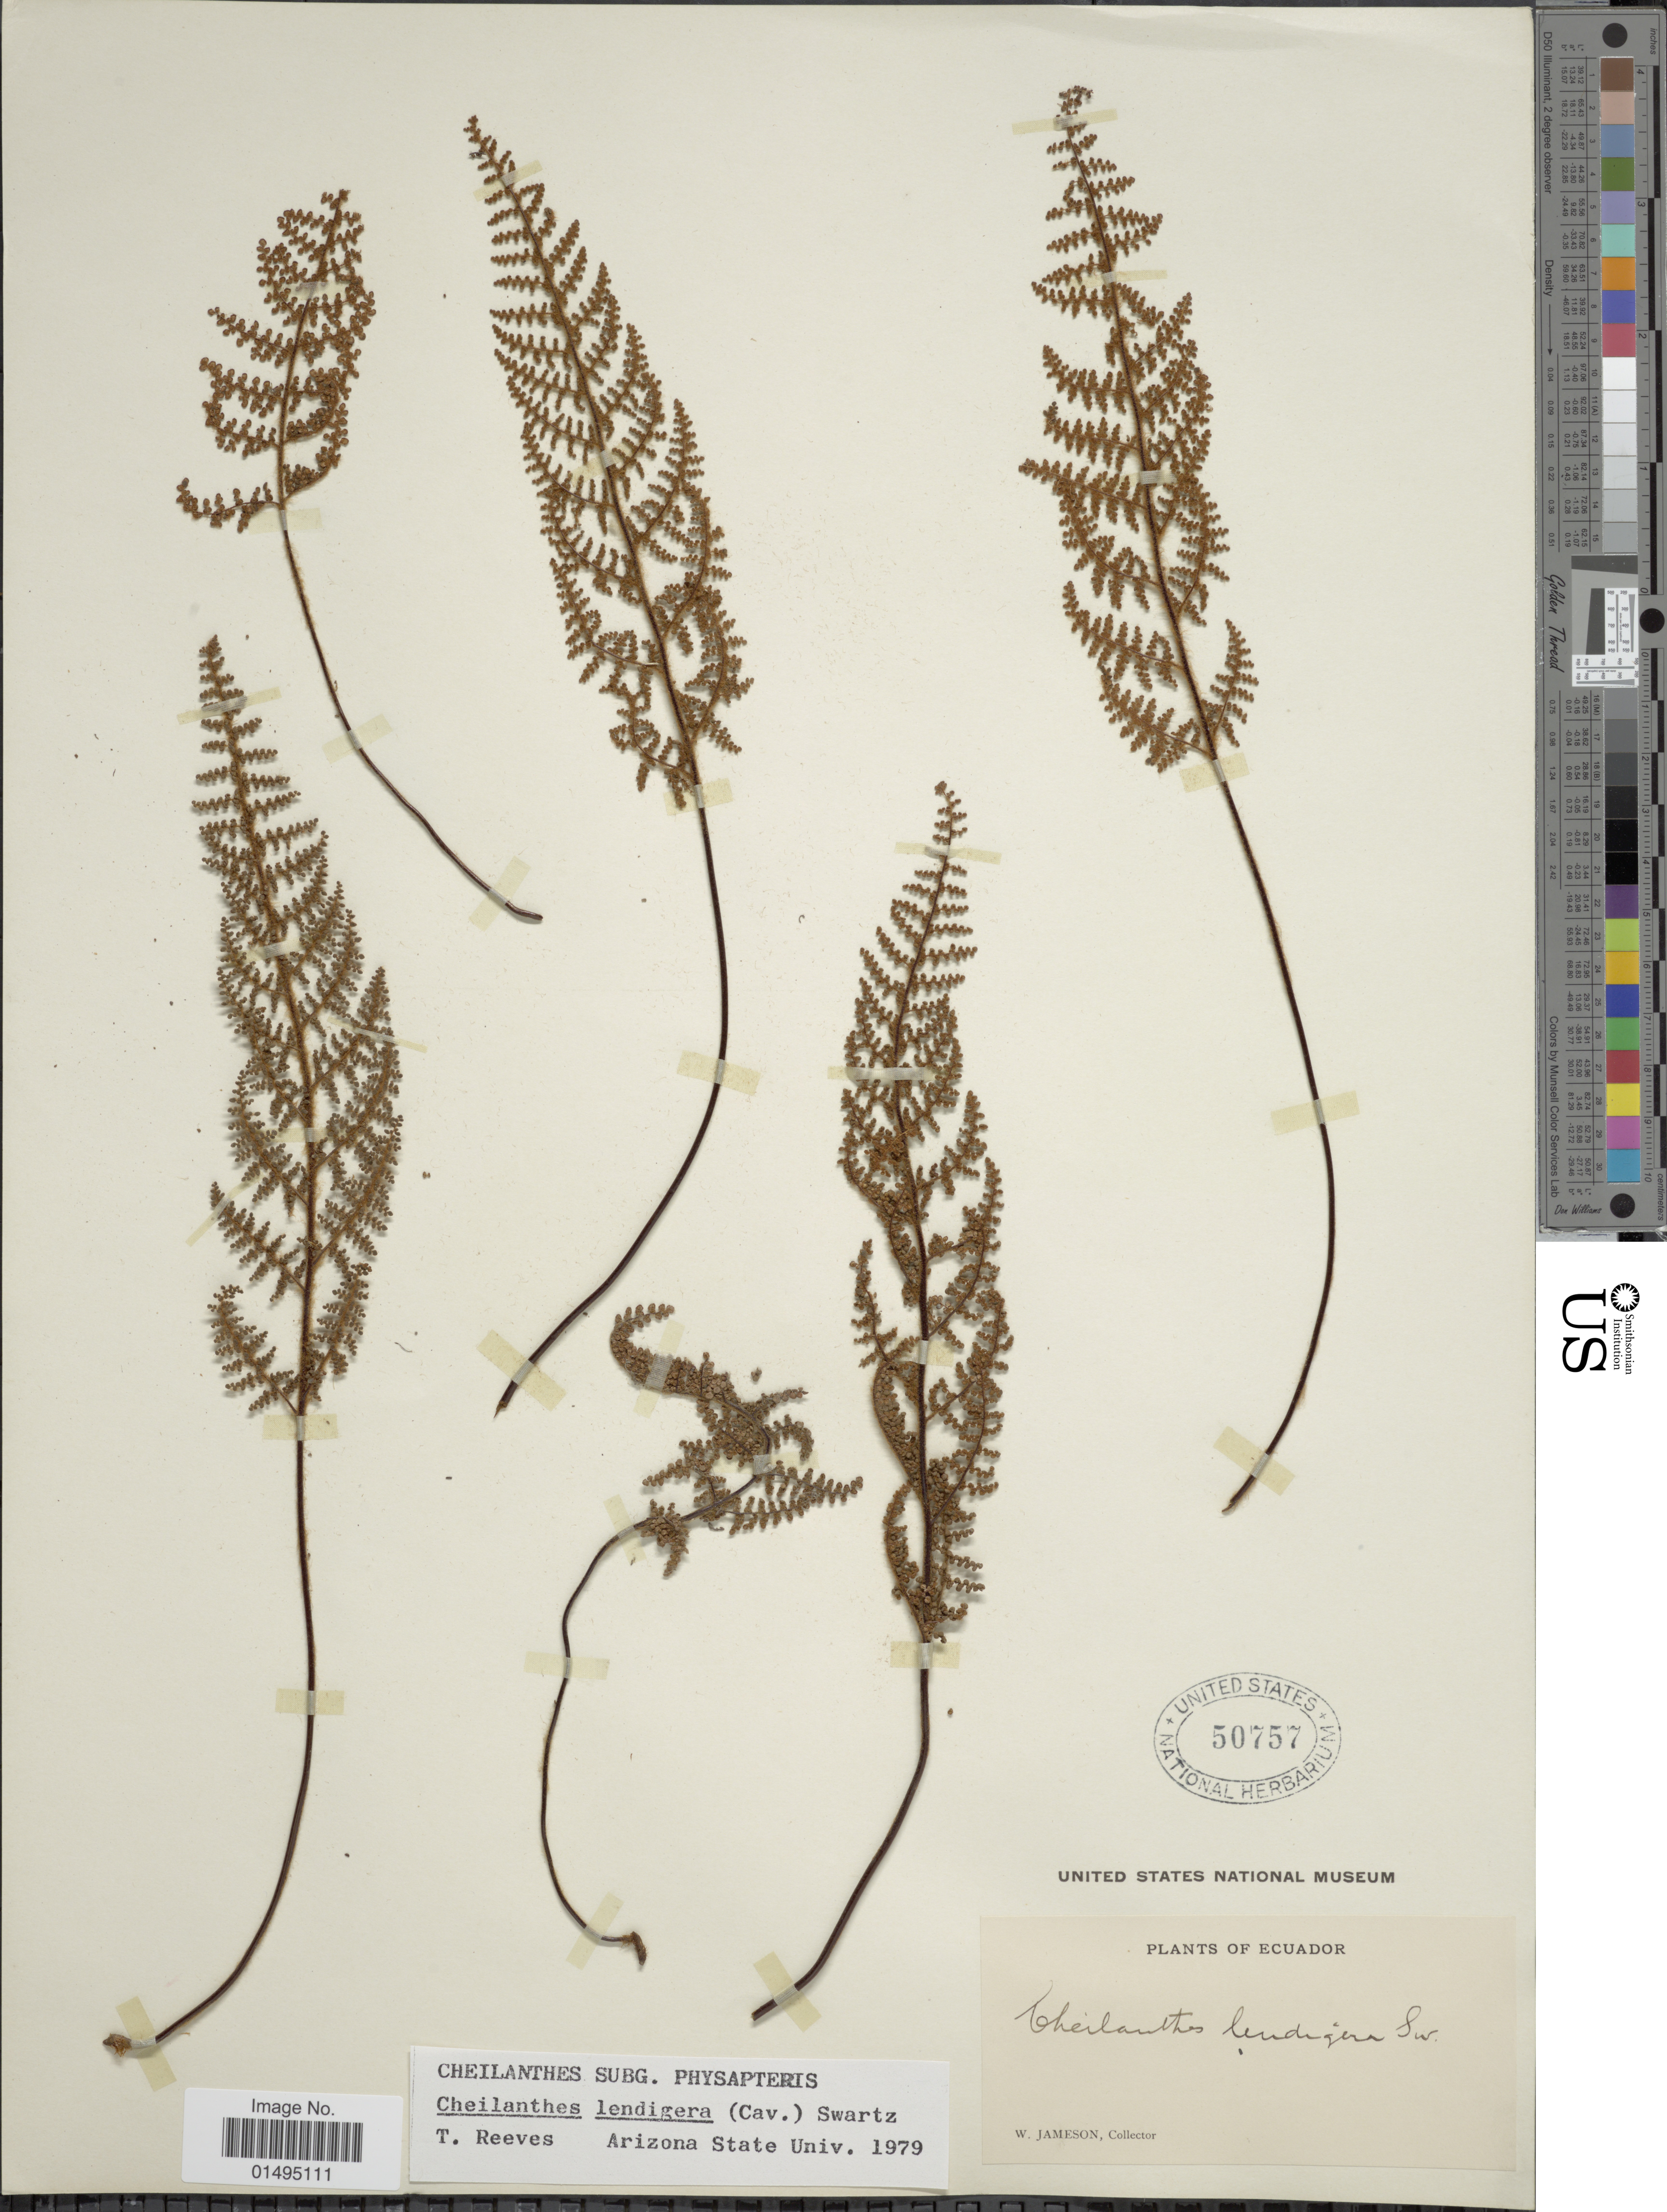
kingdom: Plantae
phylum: Tracheophyta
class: Polypodiopsida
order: Polypodiales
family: Pteridaceae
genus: Myriopteris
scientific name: Myriopteris lendigera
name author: (Cav.) J. Sm.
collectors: W. Jameson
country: Ecuador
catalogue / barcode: US 50757